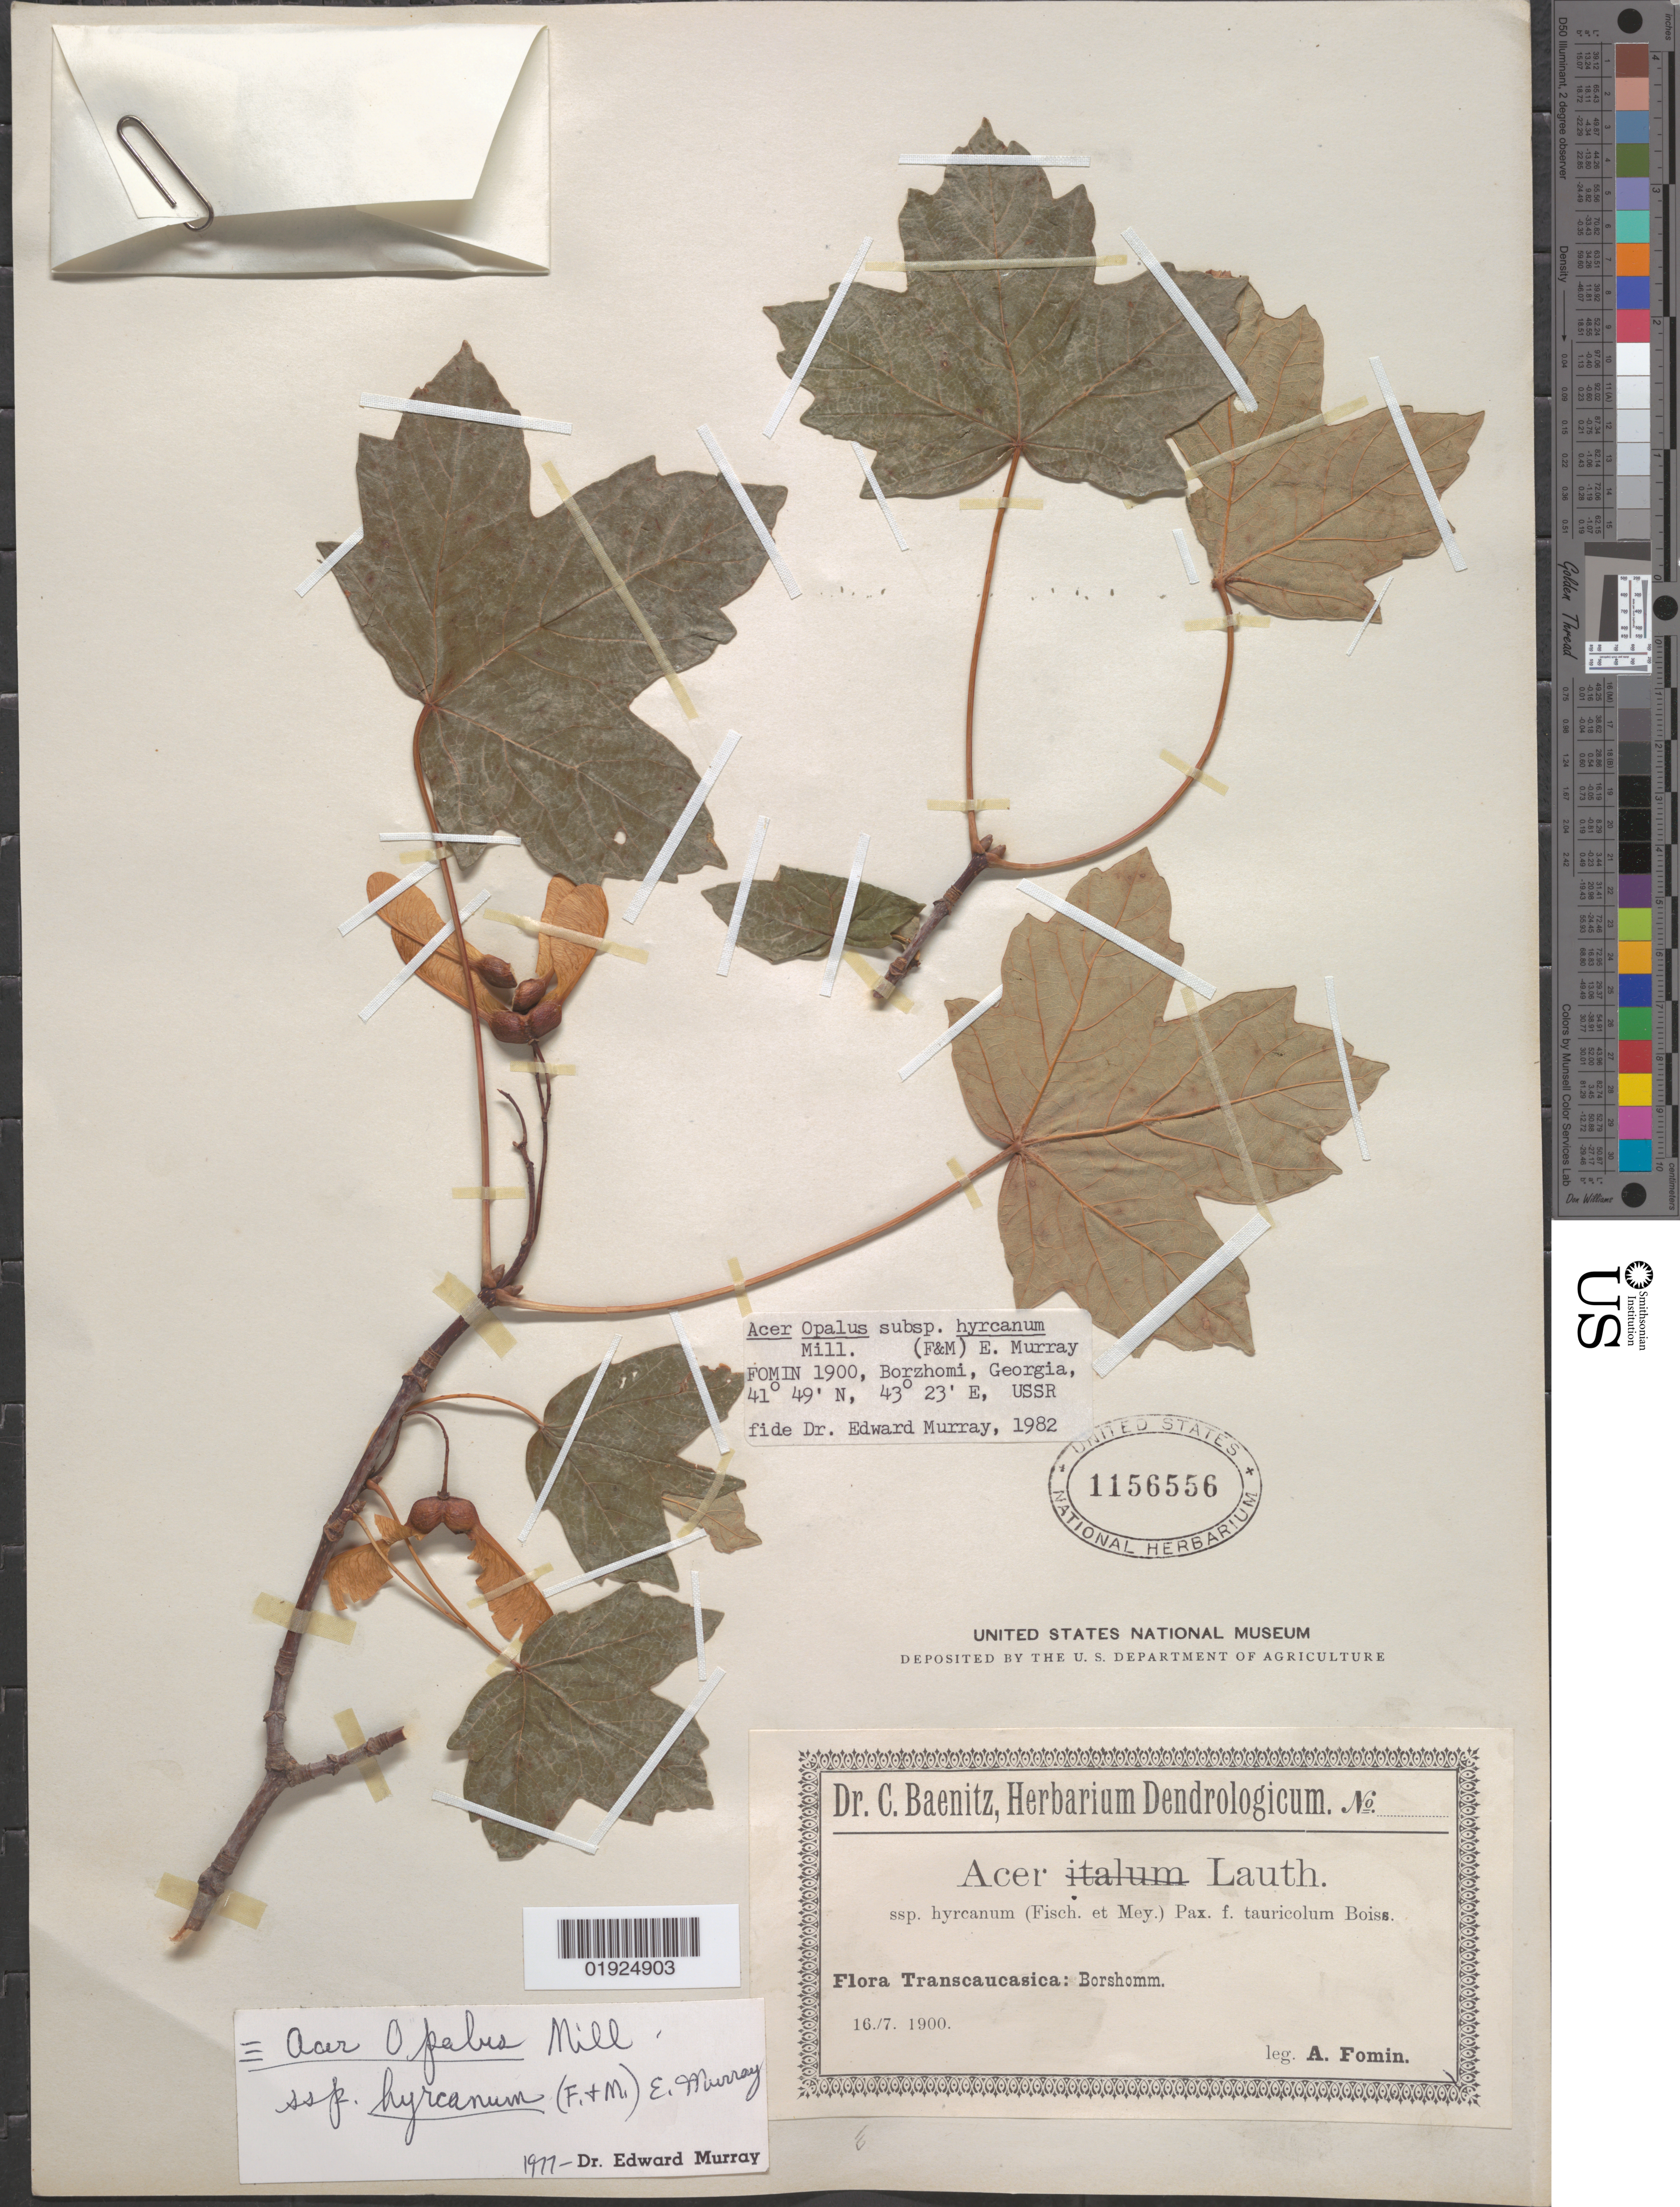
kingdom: Plantae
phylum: Tracheophyta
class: Magnoliopsida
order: Sapindales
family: Sapindaceae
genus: Acer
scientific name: Acer opalus subsp. hyrcanum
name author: (Fisch. & C.A. Mey.) A.E. Murray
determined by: Murray, Edward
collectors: A. V. Fomin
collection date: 1900-07-16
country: Georgia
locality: Transcaucasica: Borshomm [Borzhomi]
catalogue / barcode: US 1156556